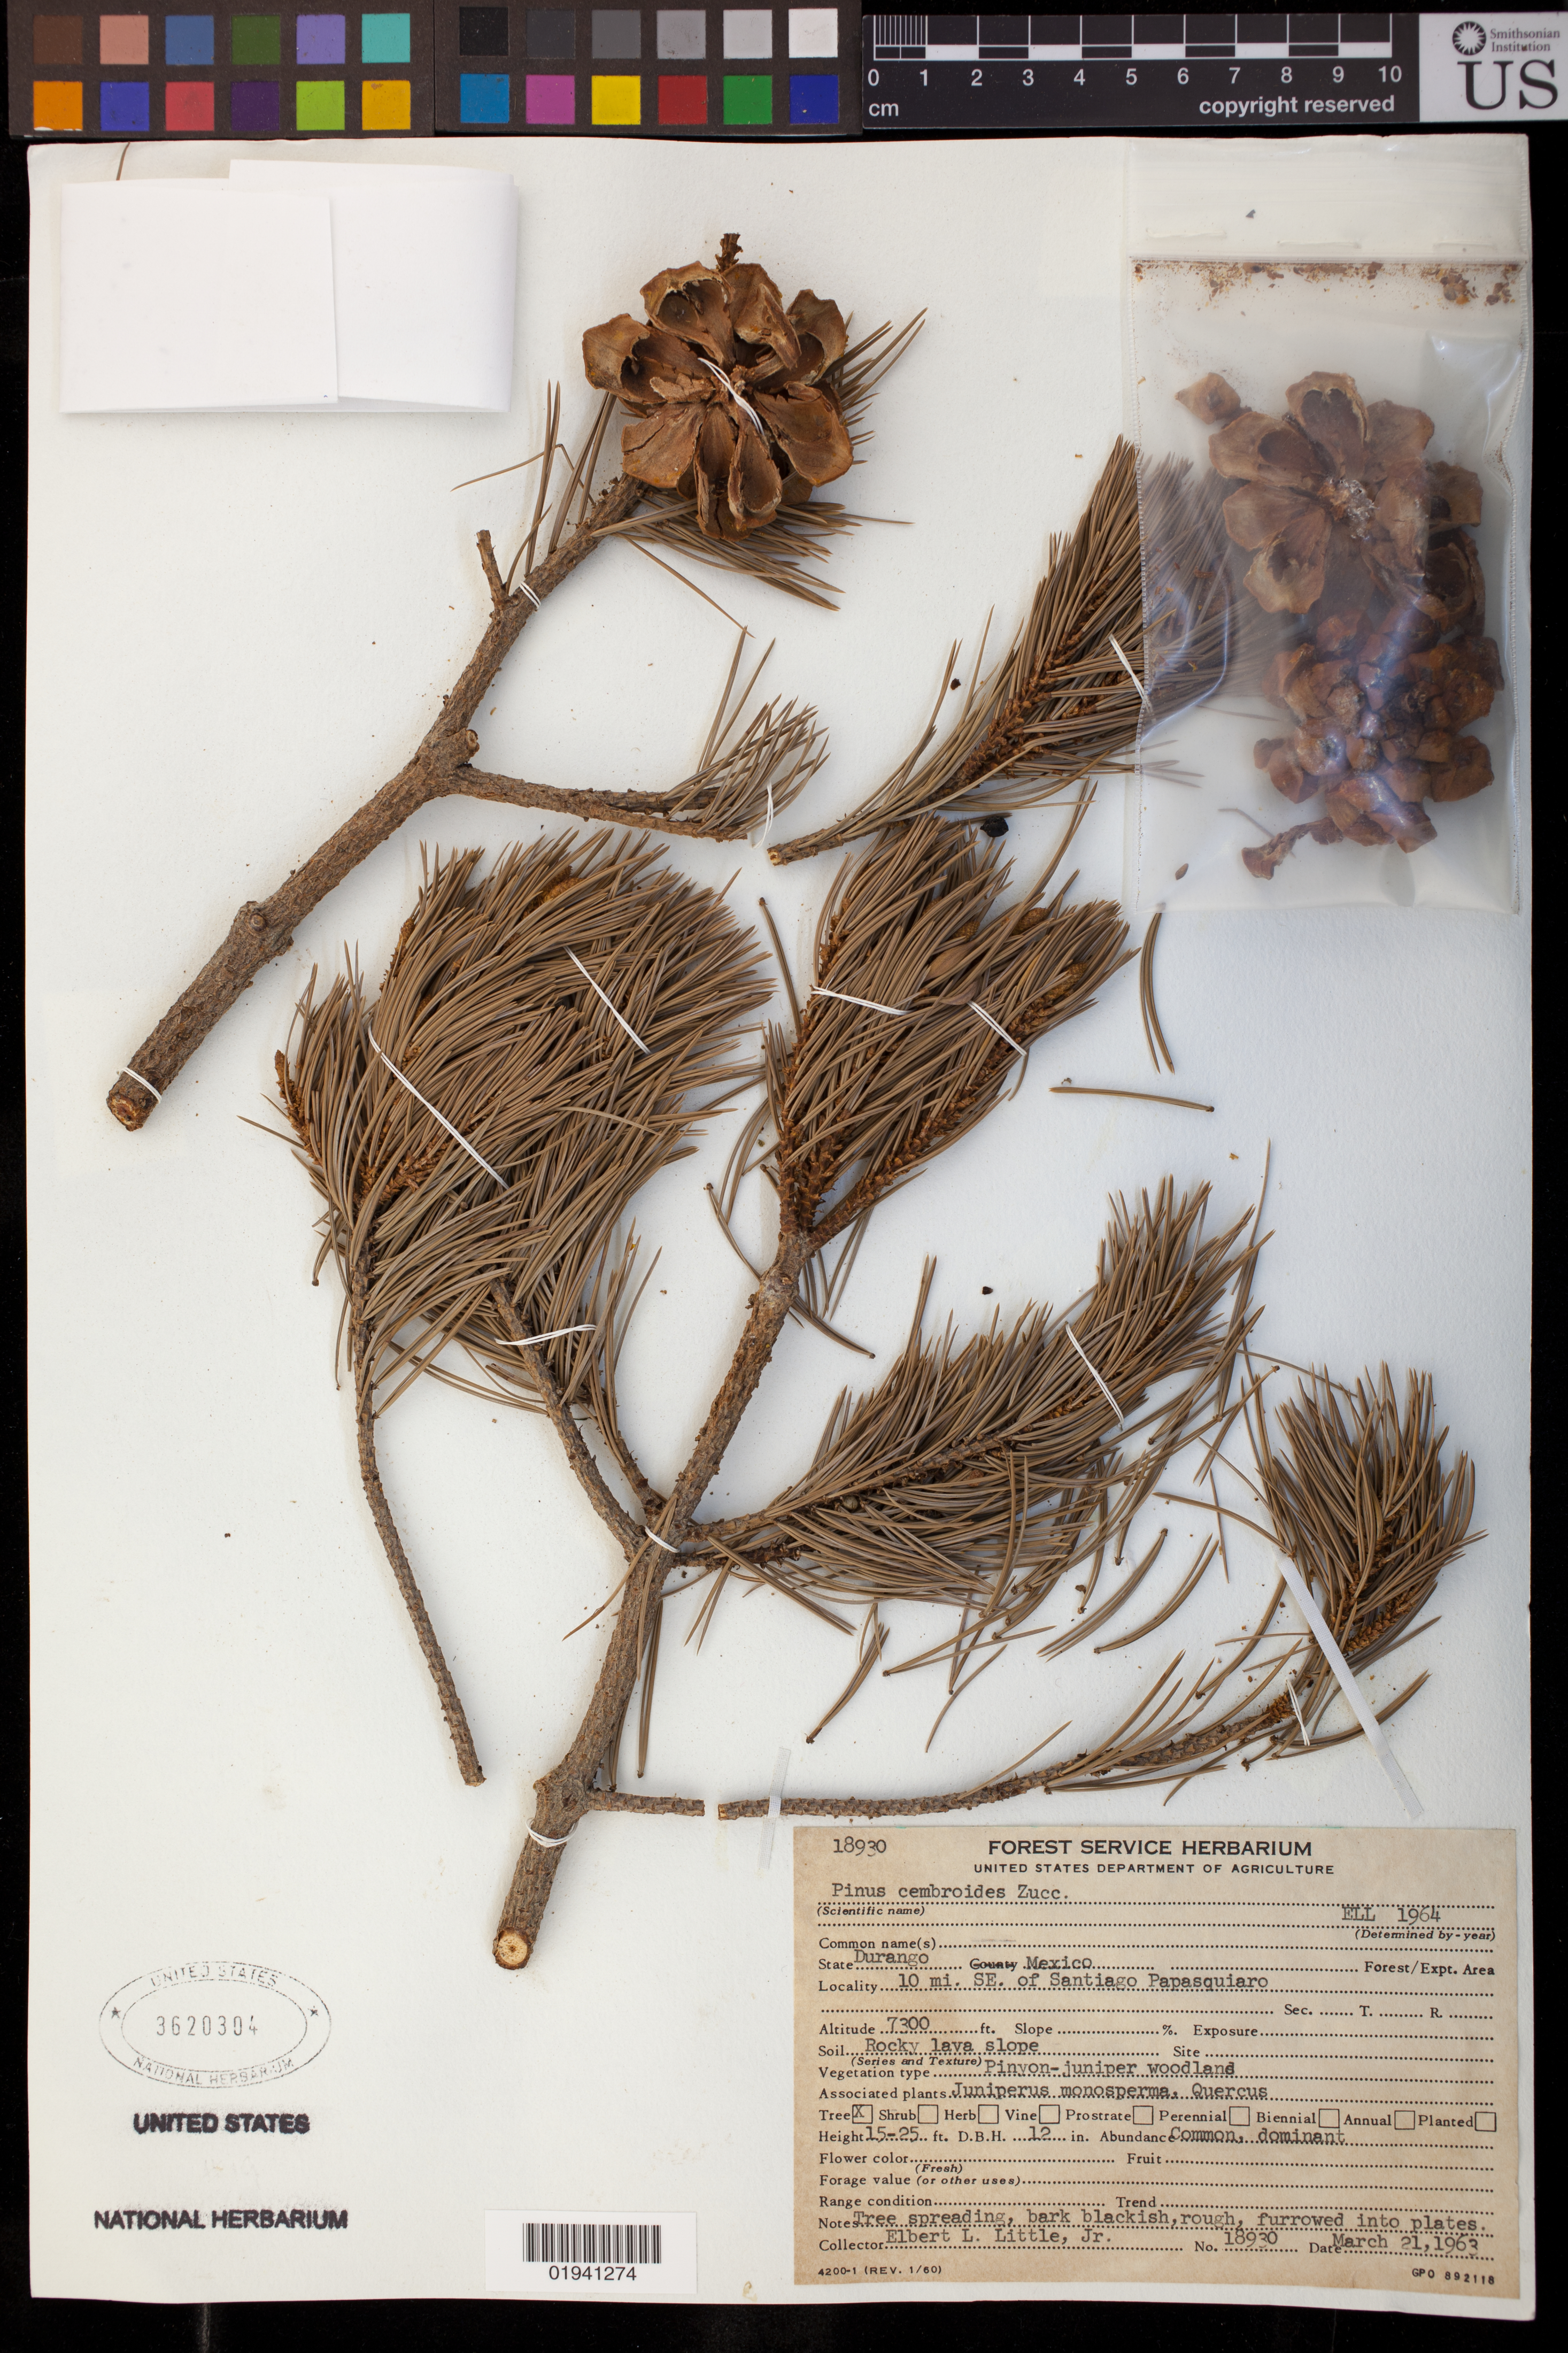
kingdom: Plantae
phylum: Tracheophyta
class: Pinopsida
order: Pinales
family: Pinaceae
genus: Pinus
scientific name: Pinus cembroides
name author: Zucc.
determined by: Little, Elbert L., Jr., (FSSR), United States Department of Agriculture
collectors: E. L. Little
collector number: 18930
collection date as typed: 21 Mar 1963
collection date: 1963-03-21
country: Mexico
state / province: Durango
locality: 10 mi. SE of Santiago Papasquiaro.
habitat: rocky lava slope, Pinyon-juniper woodland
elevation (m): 2225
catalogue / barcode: US 3620304